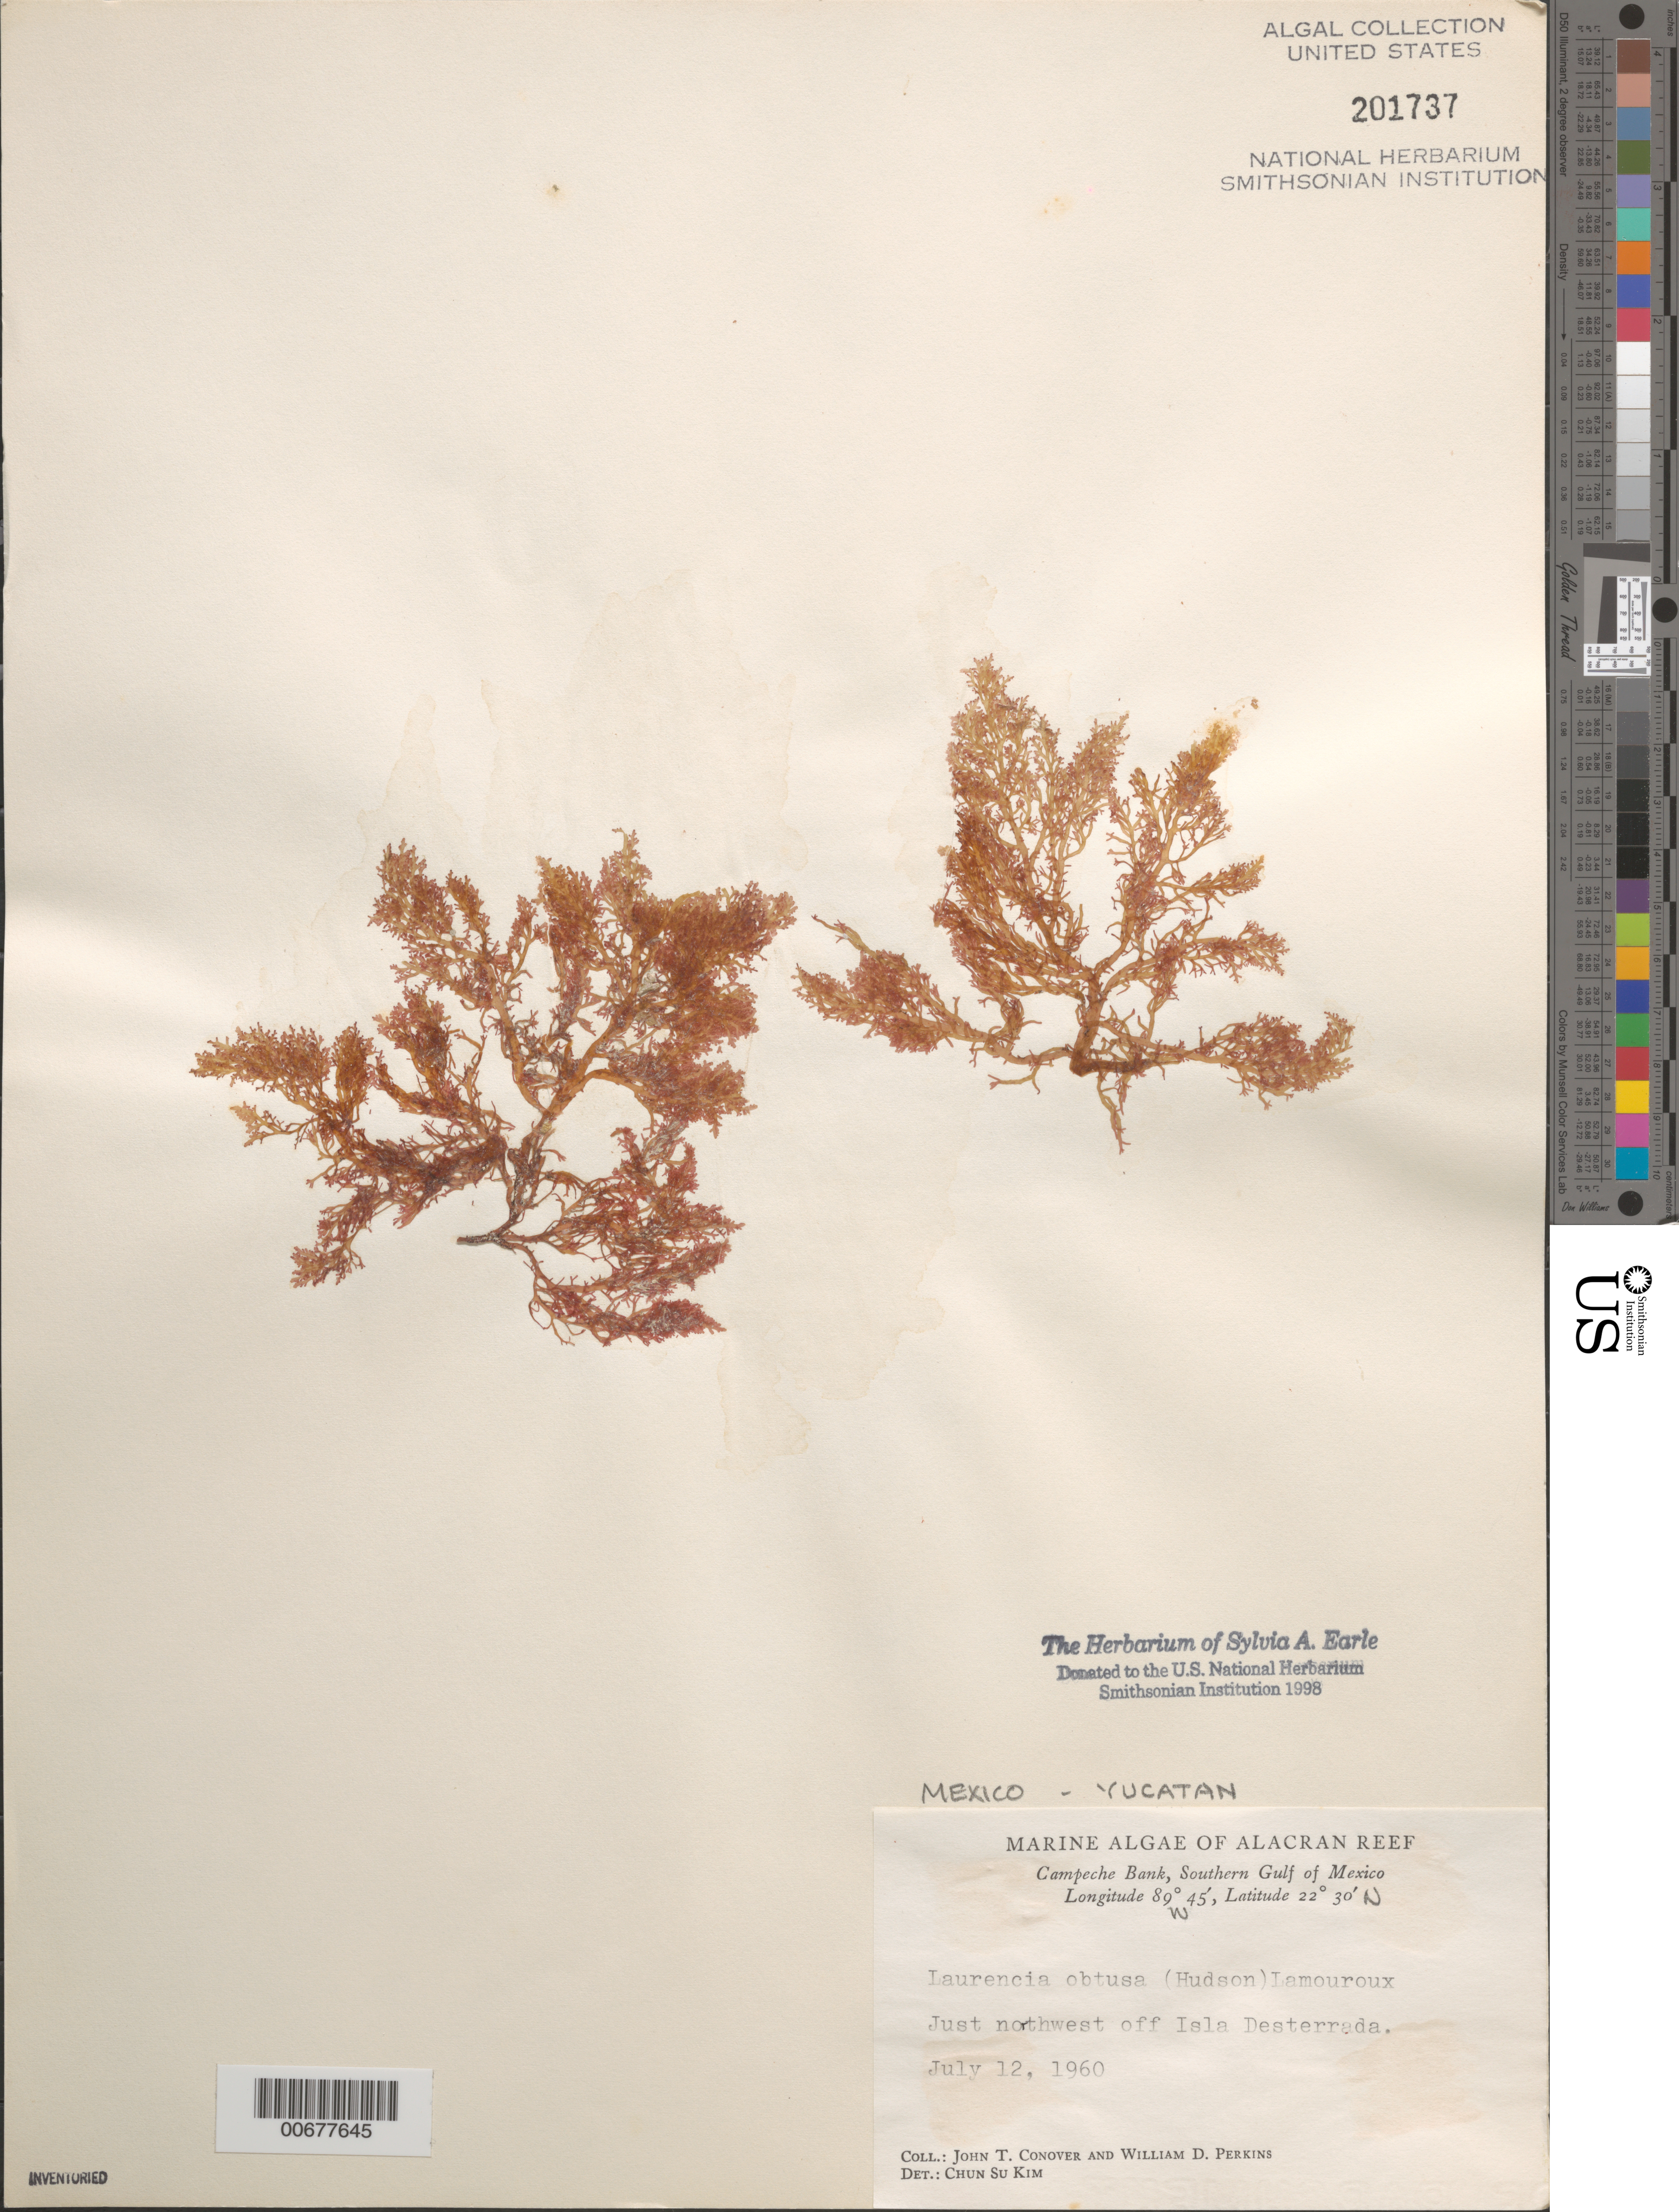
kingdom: Plantae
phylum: Rhodophyta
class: Florideophyceae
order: Ceramiales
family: Rhodomelaceae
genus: Laurencia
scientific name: Laurencia obtusa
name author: (Huds.) J.V.Lamouroux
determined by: Kim, Chun Su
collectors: J. T. Conover & W. D. Perkins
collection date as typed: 12 Jul 1960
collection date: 1960-07-12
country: Mexico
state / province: Yucatán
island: Isla Desterrada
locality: Alacran Reef, Campeche Bank, just northwest off Isla Desterrada, southern Gulf of Mexico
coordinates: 22 30' N, 89 45' W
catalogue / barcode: US 201737